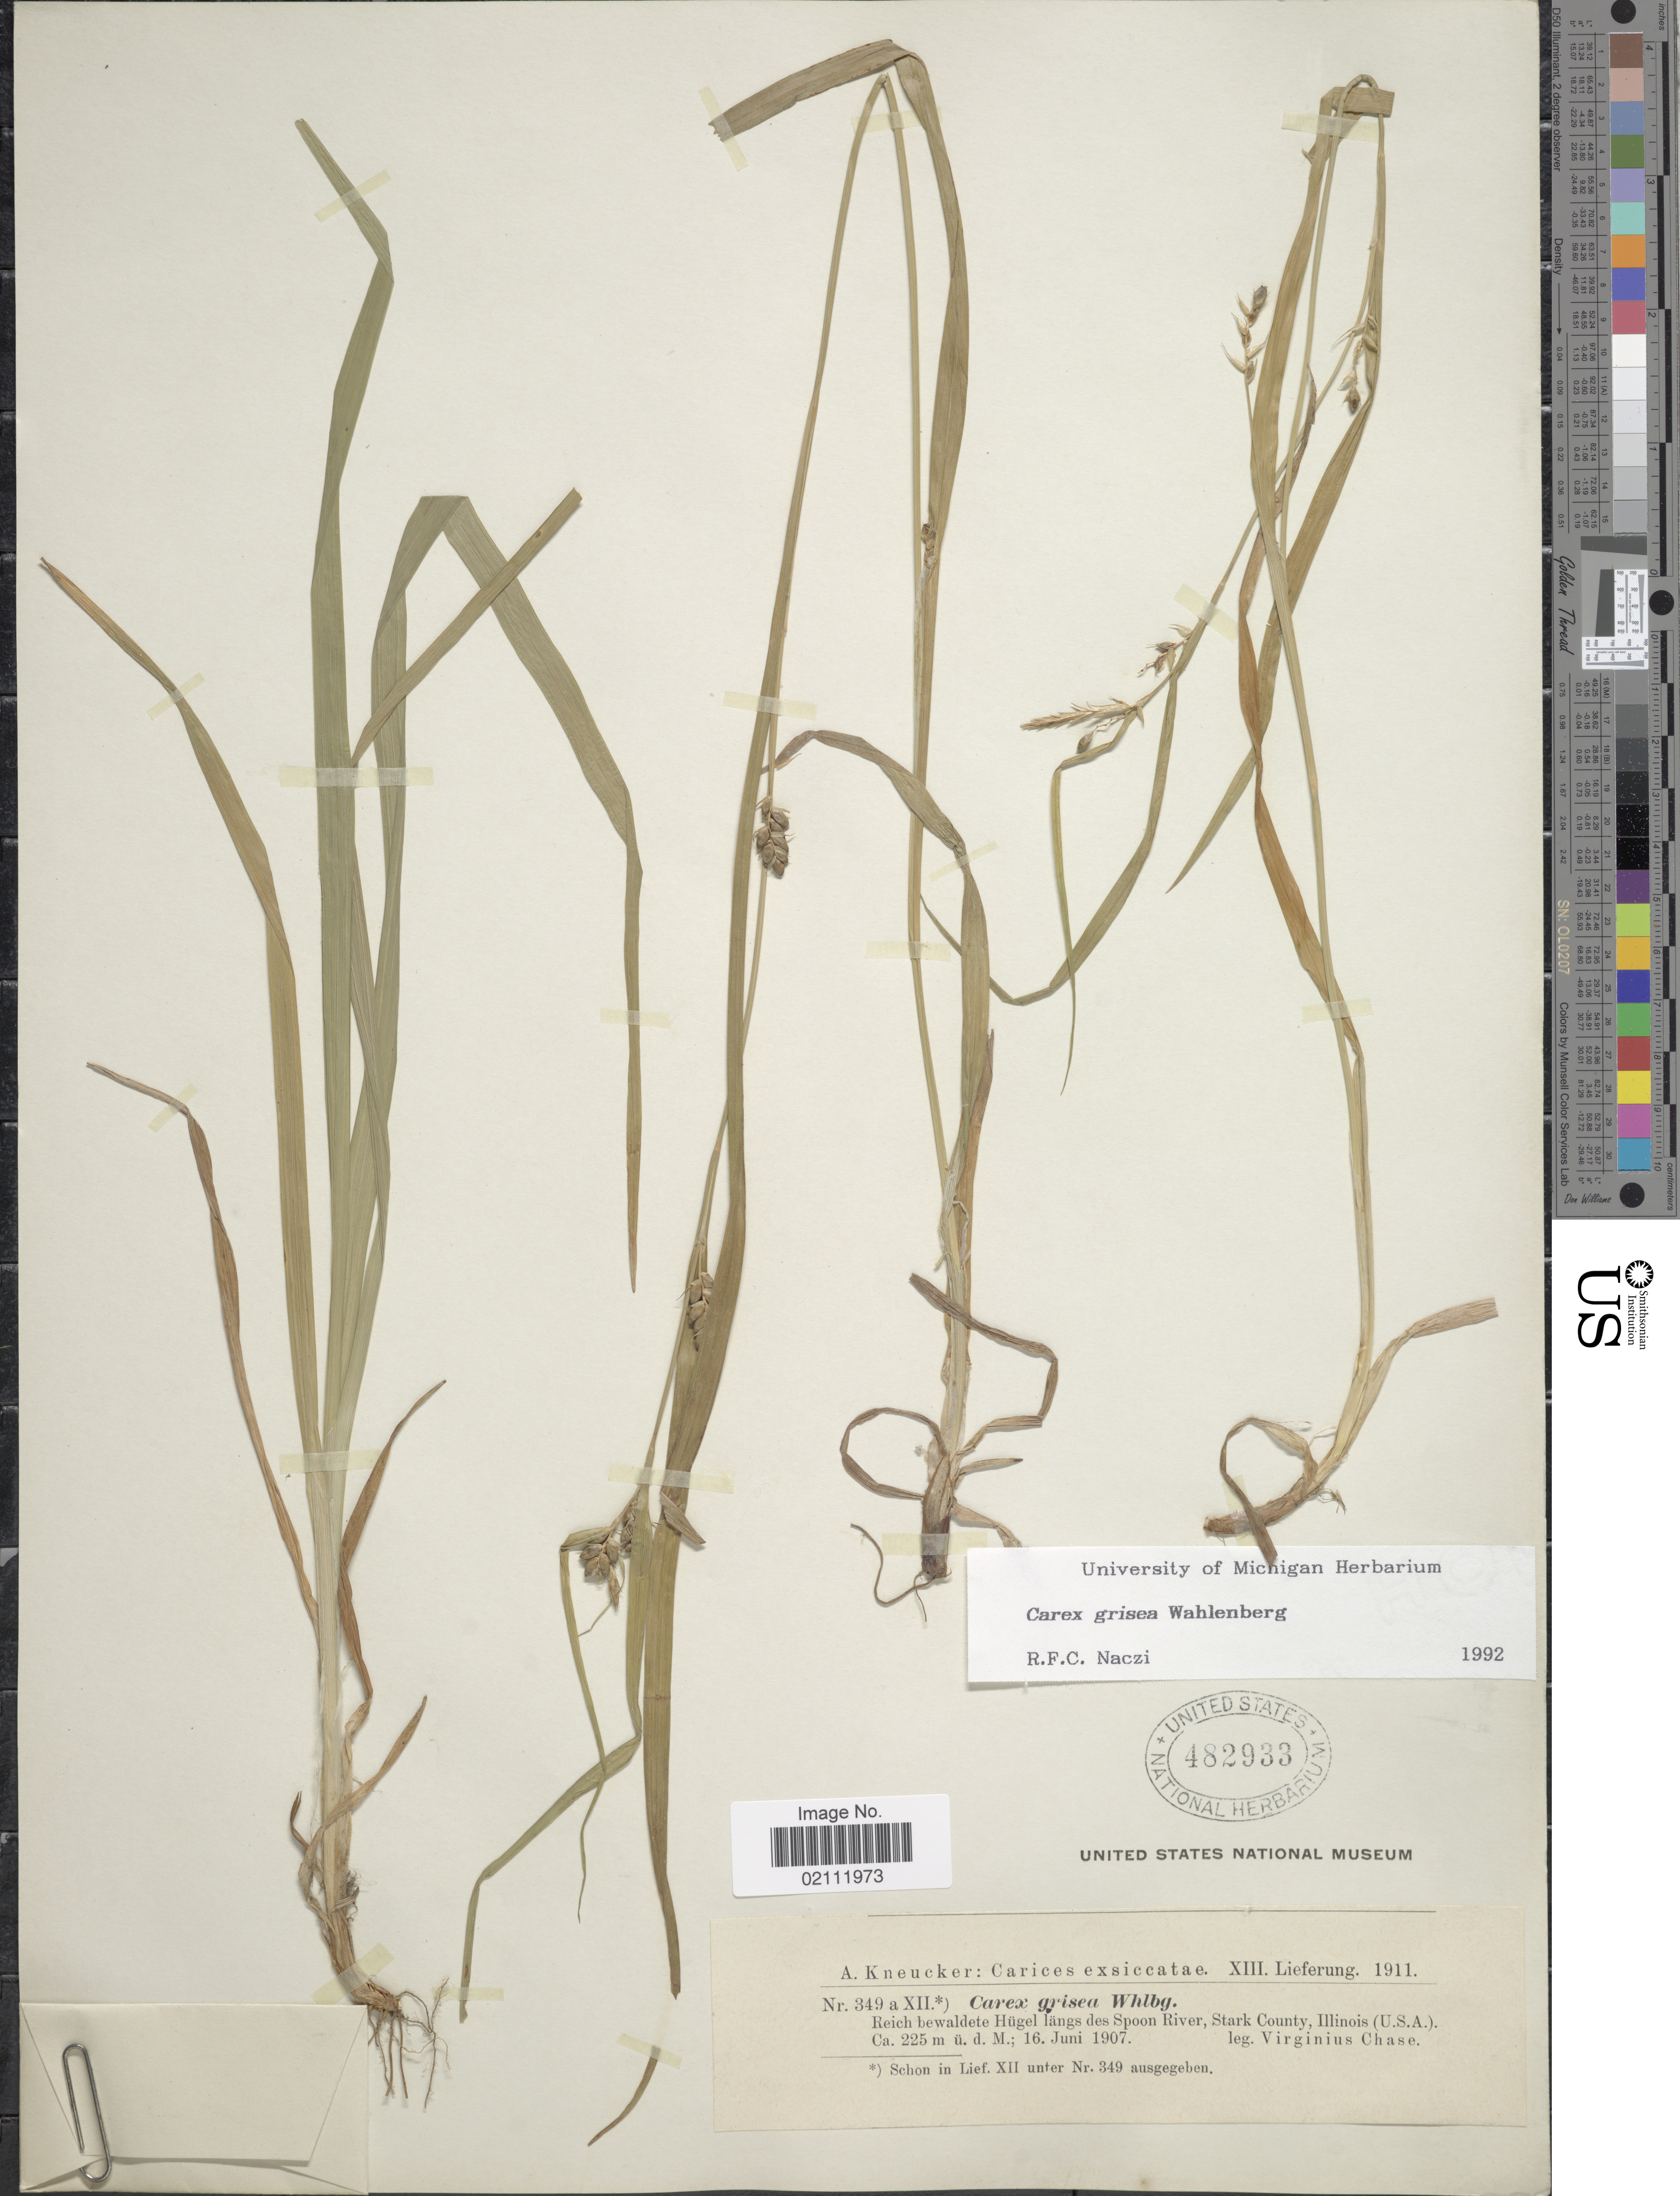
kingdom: Plantae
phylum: Tracheophyta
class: Liliopsida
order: Poales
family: Cyperaceae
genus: Carex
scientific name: Carex grisea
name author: Wahlenb.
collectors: V. H. Chase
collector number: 349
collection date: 1907-06-16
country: United States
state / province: Illinois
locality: Reich bewaldete Hugel langs des Spoon River, Stark County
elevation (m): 225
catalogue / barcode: US 482933